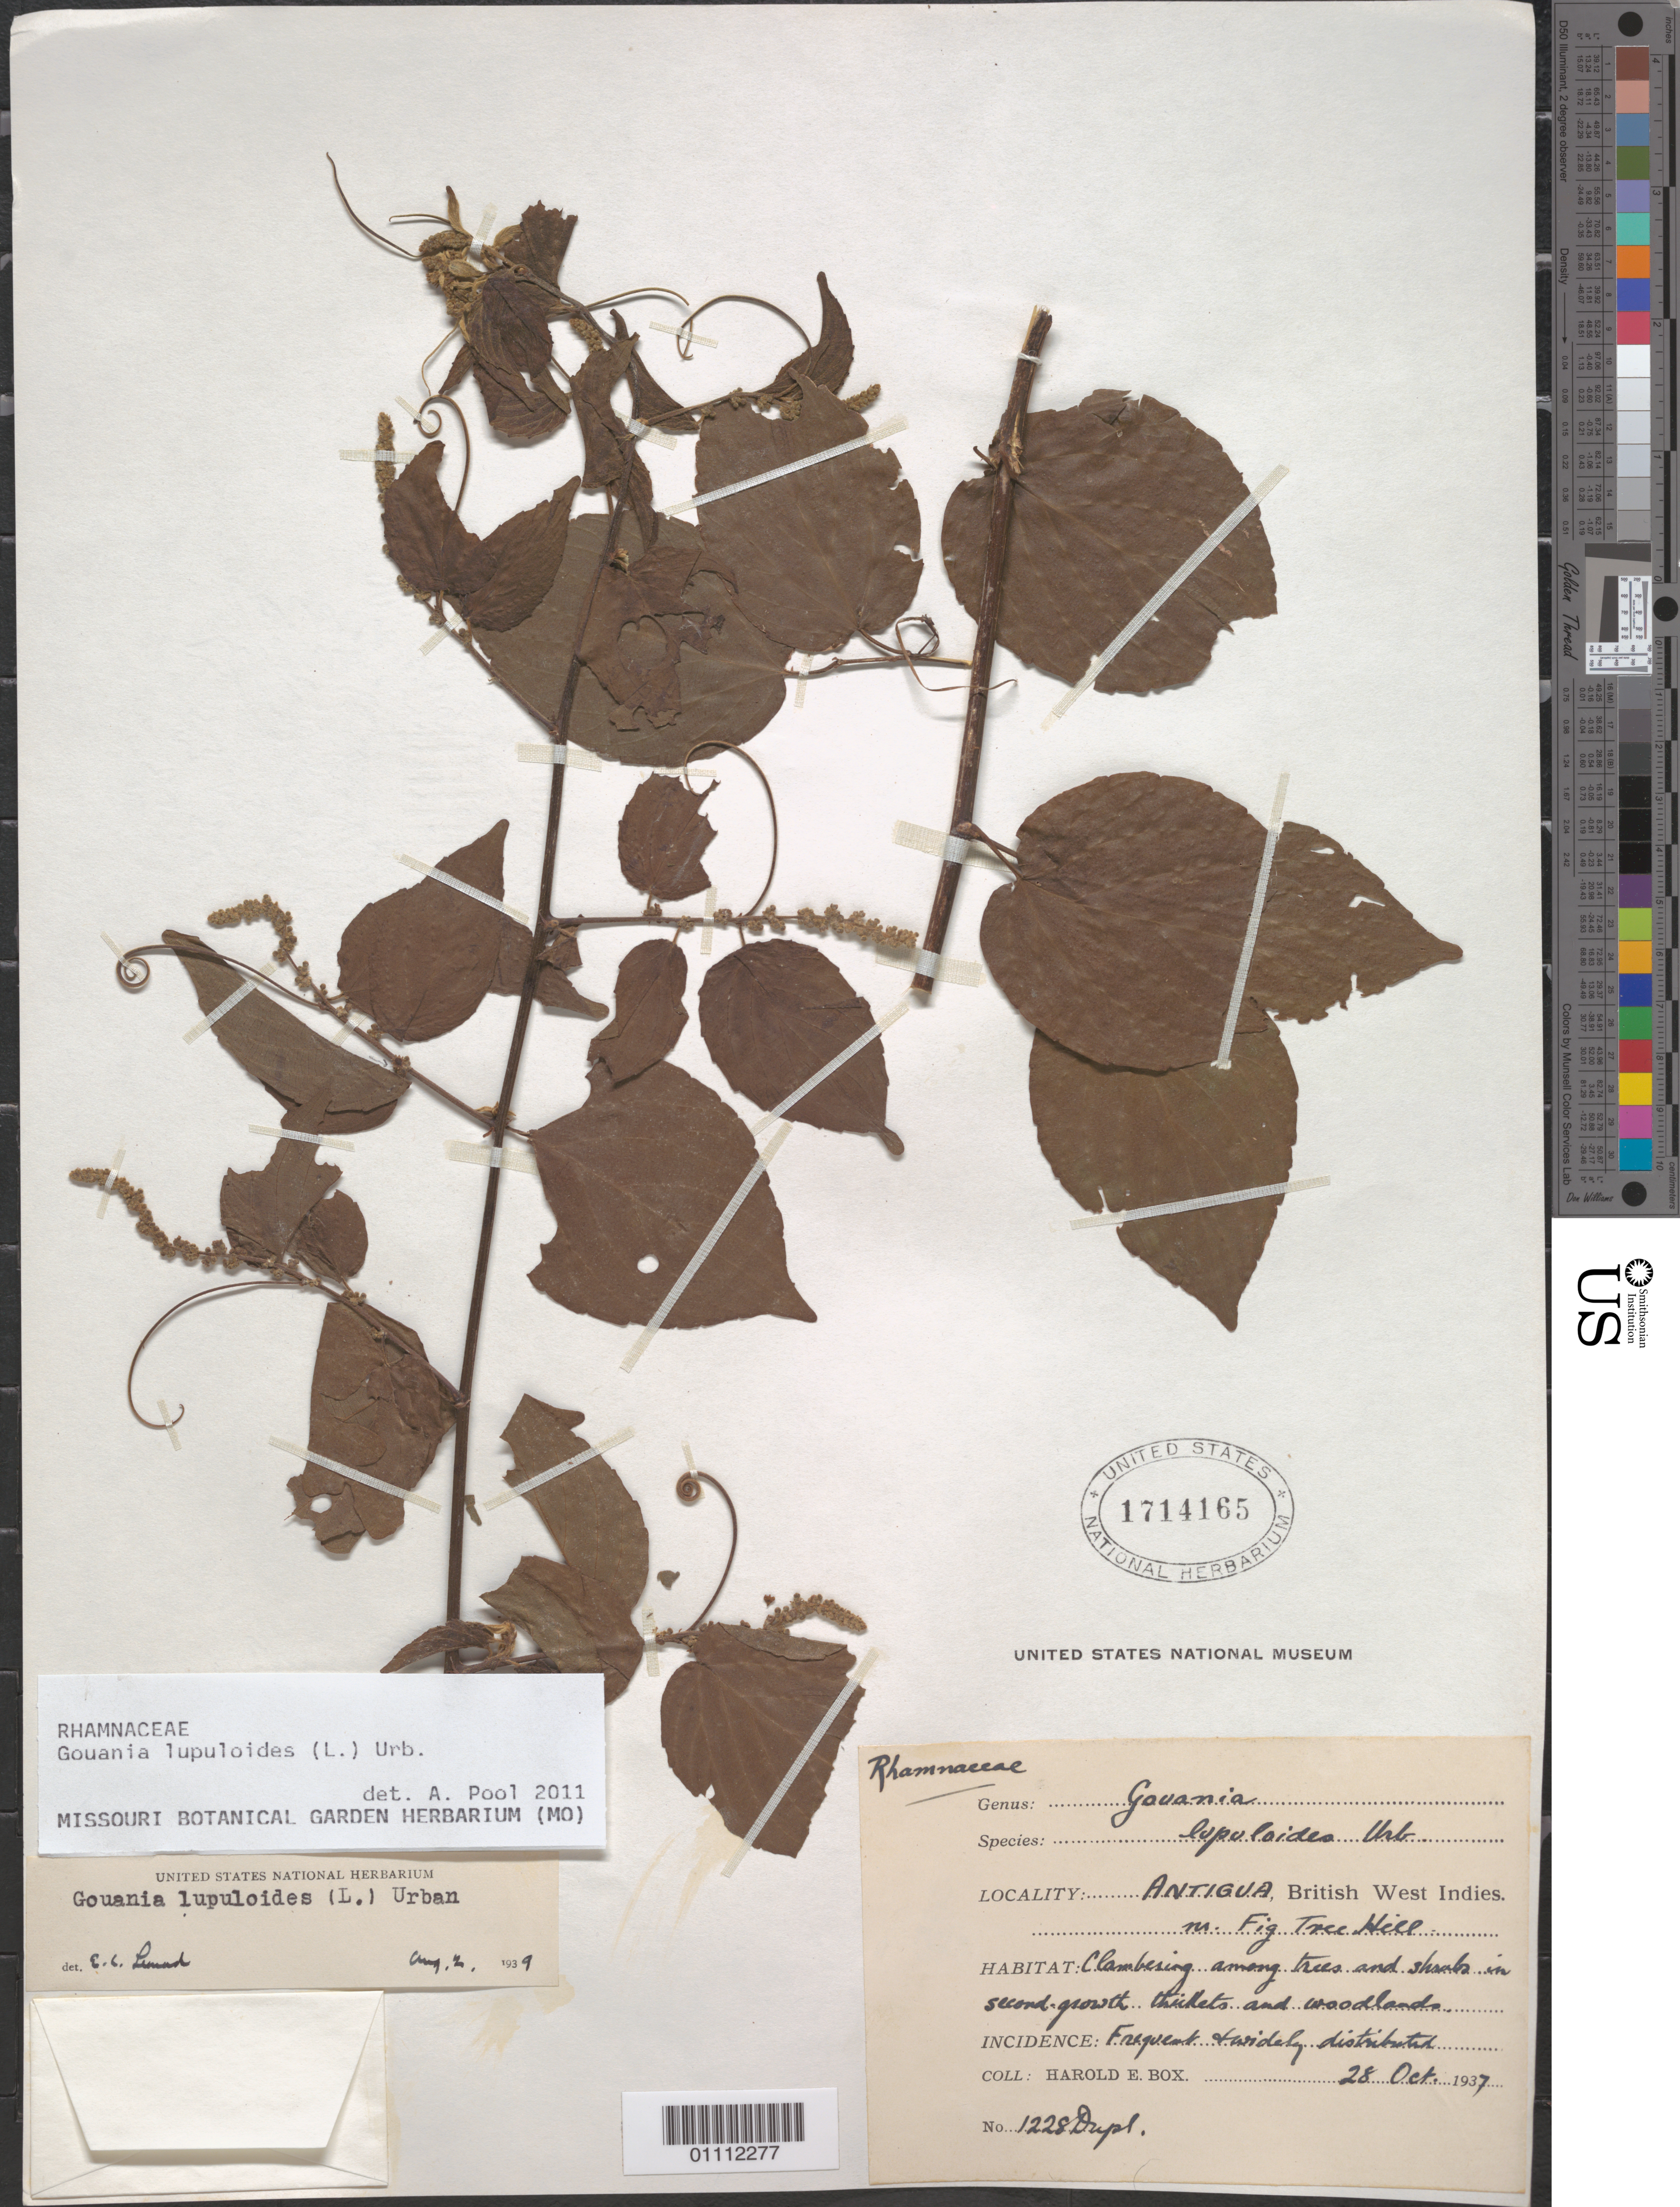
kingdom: Plantae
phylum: Tracheophyta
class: Magnoliopsida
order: Rosales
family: Rhamnaceae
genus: Gouania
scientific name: Gouania lupuloides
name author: (L.) Urb.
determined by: Pool, A., (MO), Missouri Botanical Garden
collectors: H. E. Box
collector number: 1228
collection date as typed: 28 Oct 1937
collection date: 1937-10-28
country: Antigua and Barbuda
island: Antigua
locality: Fig Tree Hill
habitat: Clambering among trees and shrubs in second growth thickets and woodlands. Frequent and widely distributed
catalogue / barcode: US 1714165